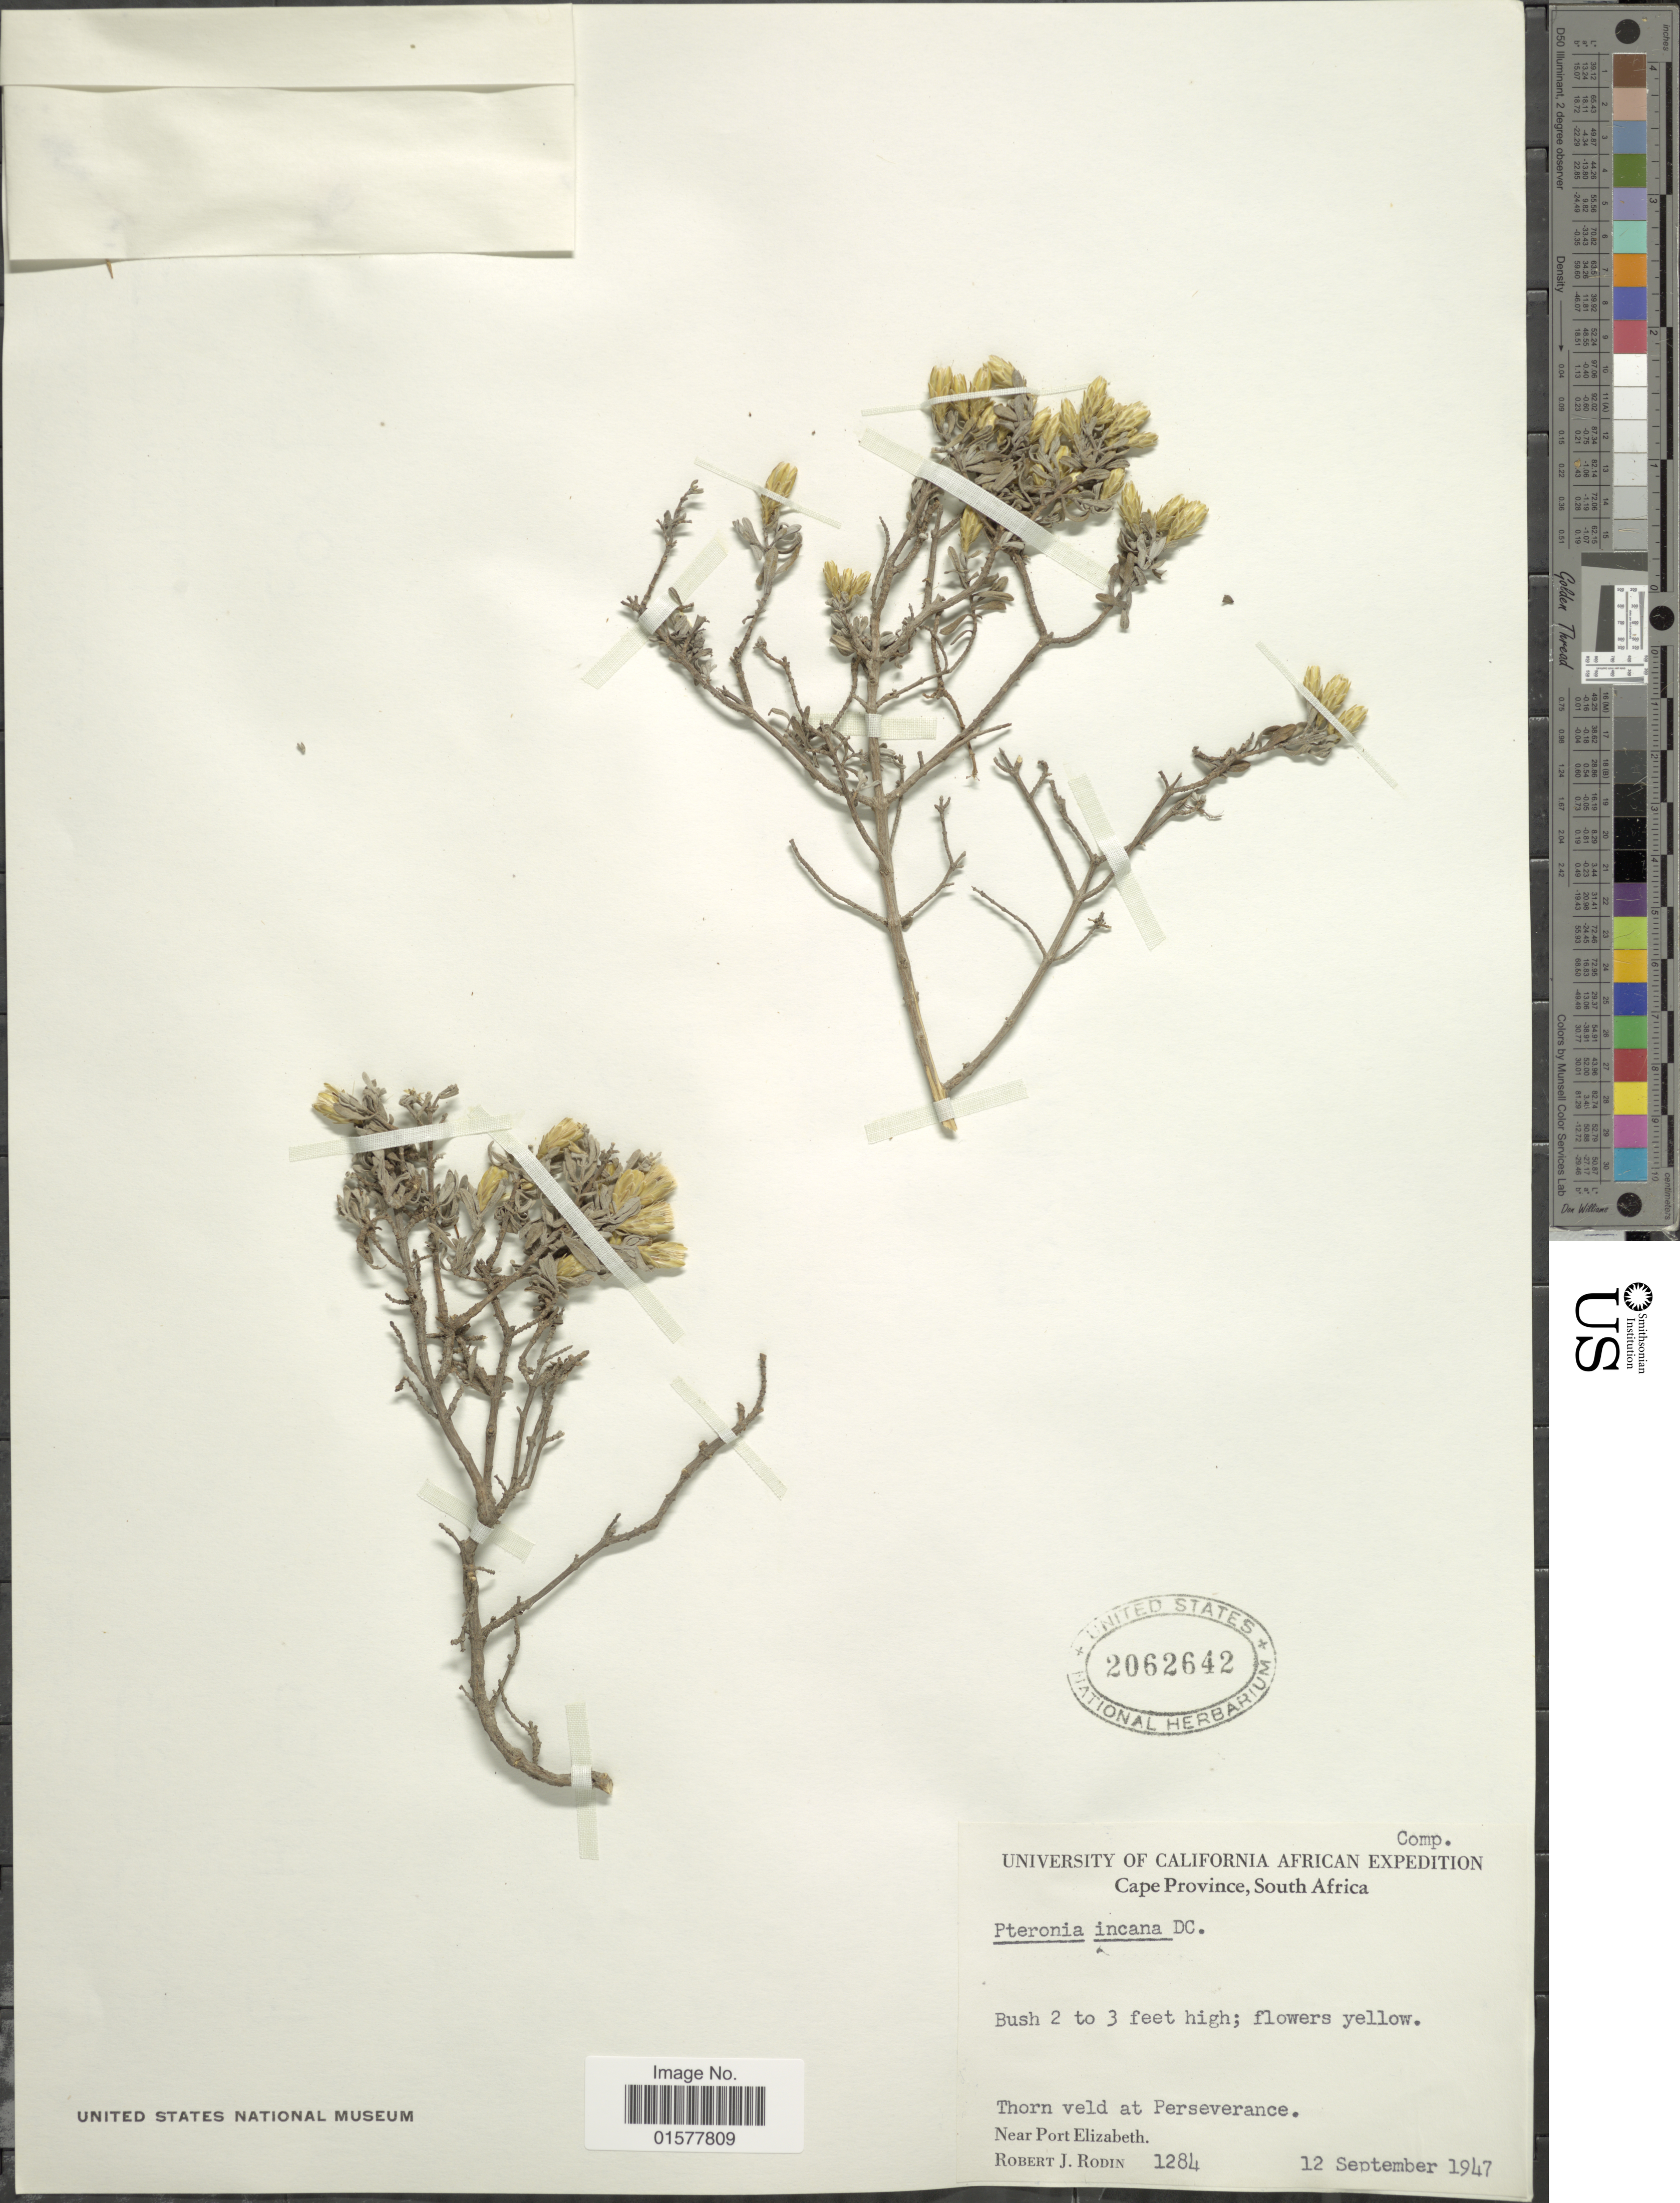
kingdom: Plantae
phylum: Tracheophyta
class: Magnoliopsida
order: Asterales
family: Asteraceae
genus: Pteronia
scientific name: Pteronia incana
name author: DC.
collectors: R. J. Rodin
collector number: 1184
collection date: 1947-09-12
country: South Africa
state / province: Eastern Cape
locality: Cape Province, South Africa, Thorn veld at Perseverance, Near Port Elizabeth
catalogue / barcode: US 2062642